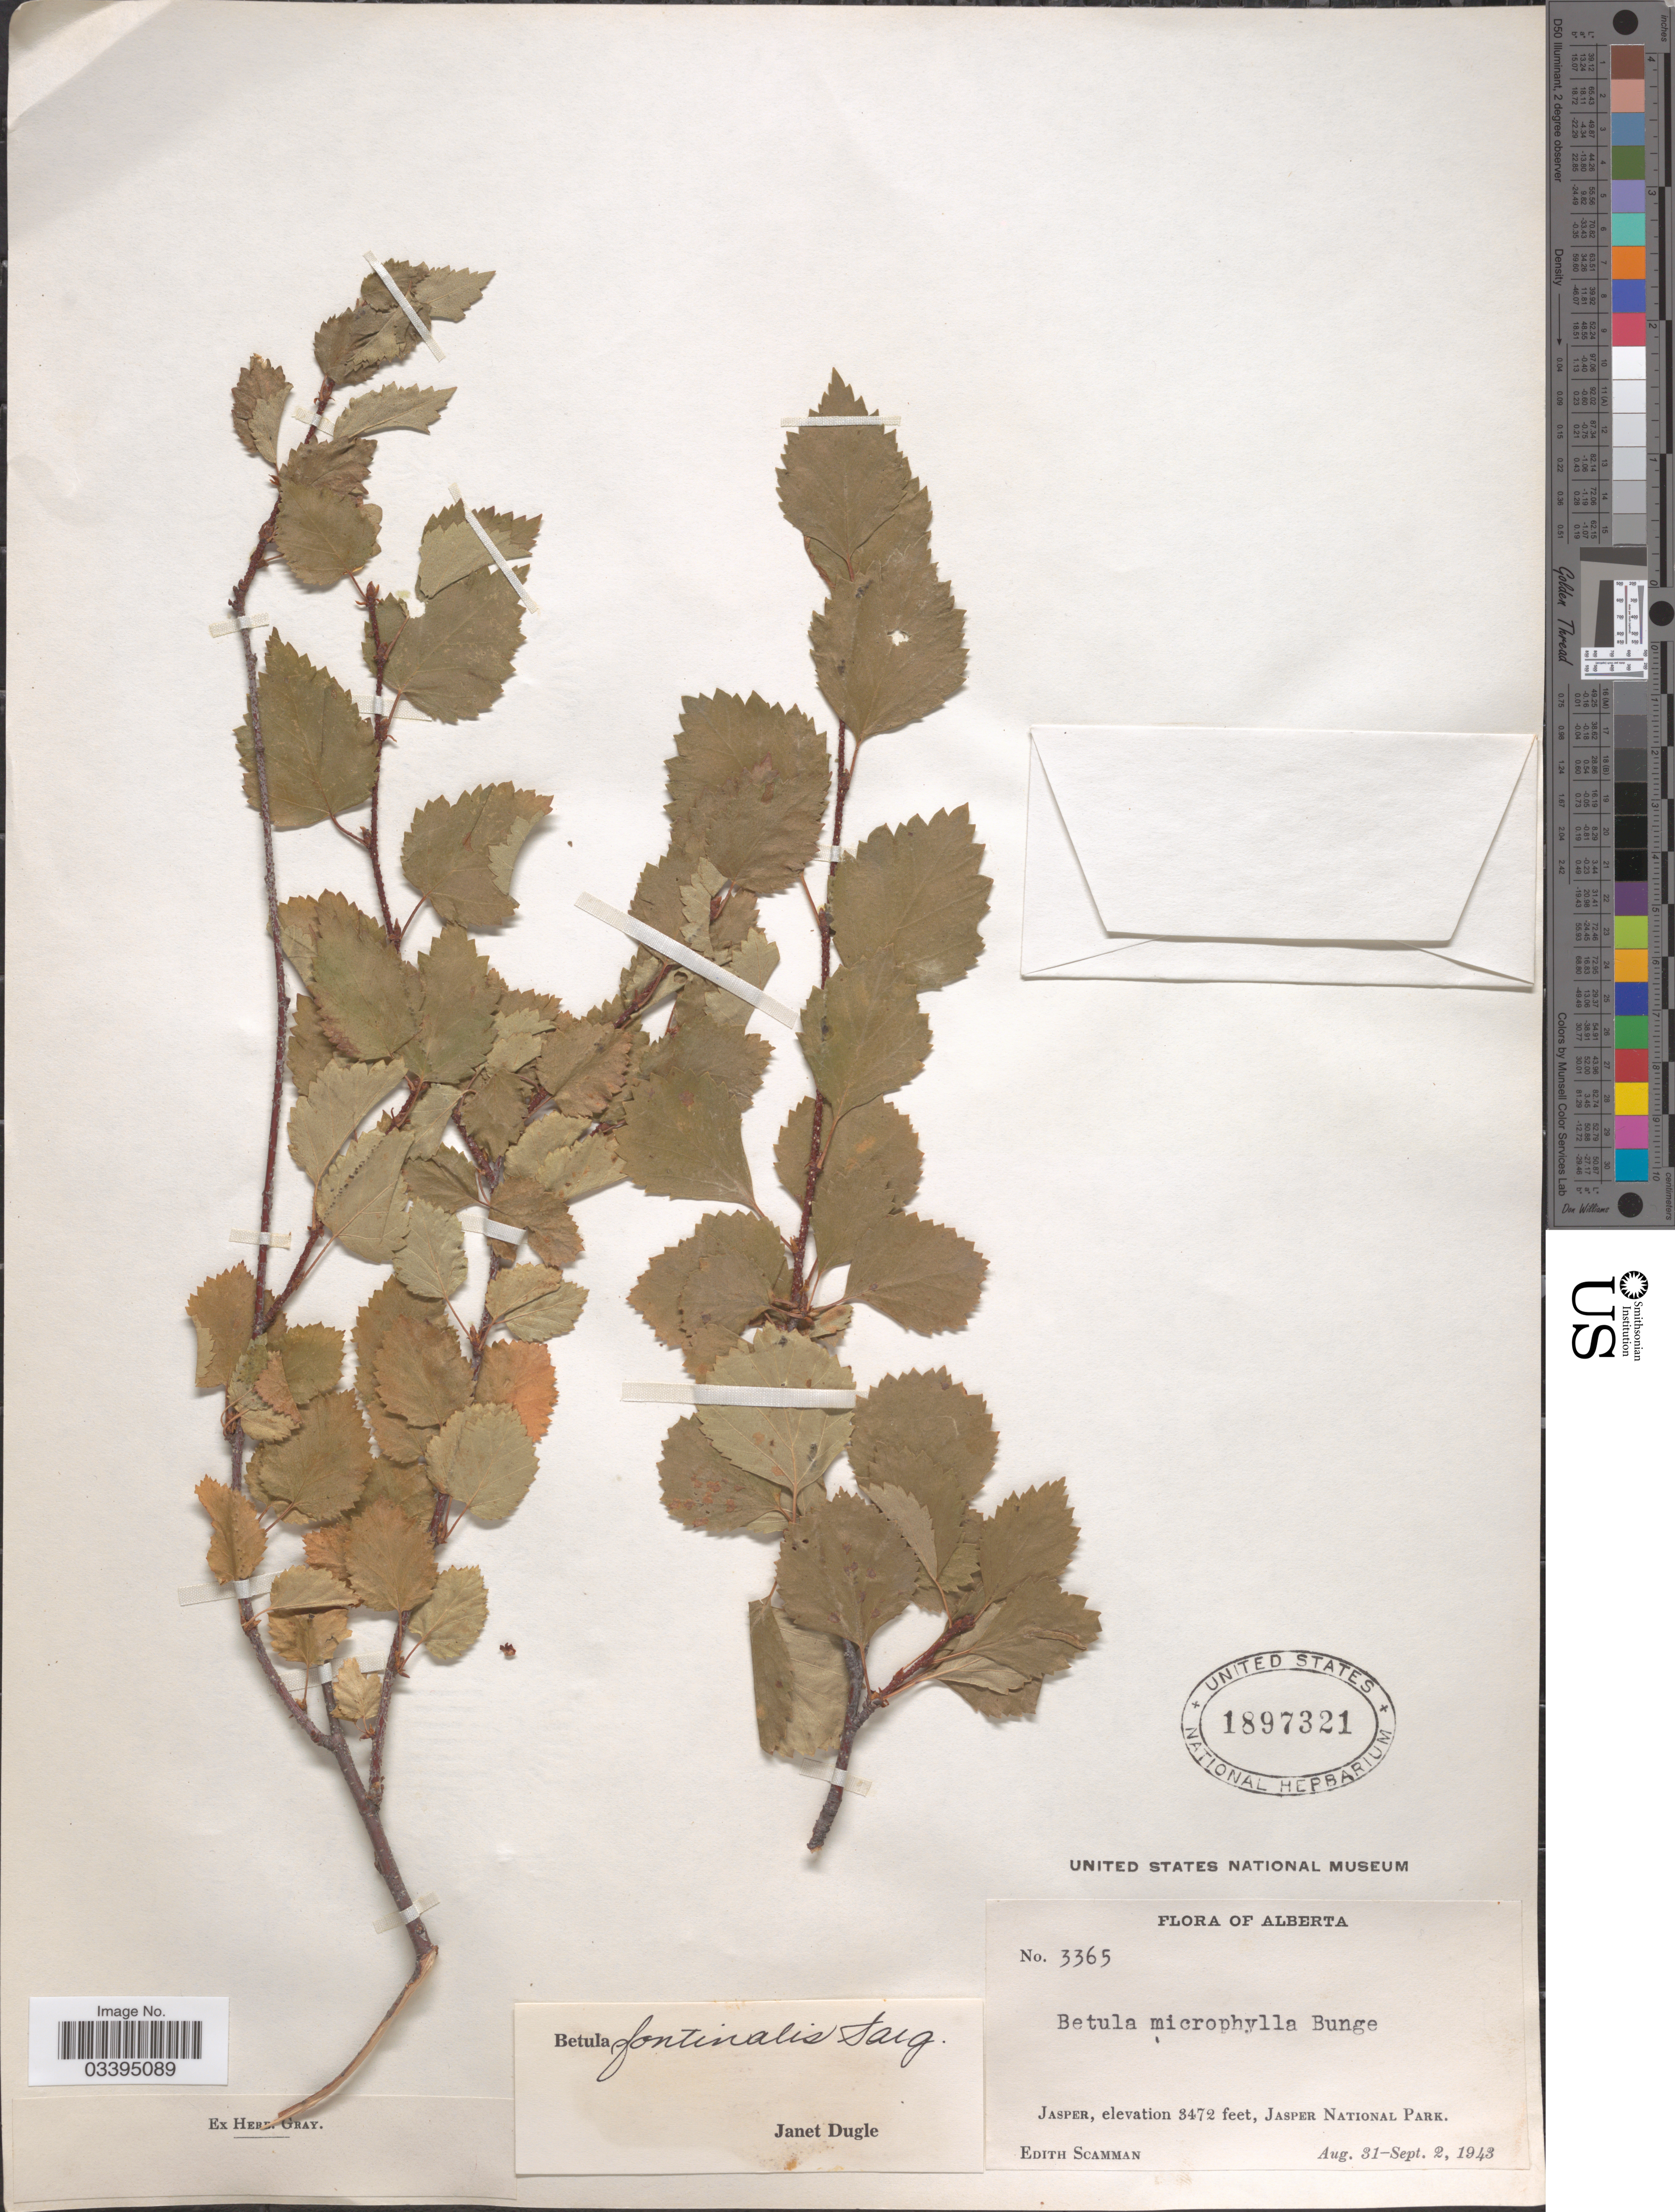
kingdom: Plantae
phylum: Tracheophyta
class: Magnoliopsida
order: Fagales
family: Betulaceae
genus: Betula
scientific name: Betula fontinalis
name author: Sarg.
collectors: E. Scamman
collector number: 3365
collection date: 1943-08-31/1943-09-02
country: Canada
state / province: Alberta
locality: Jasper, Jasper National Park.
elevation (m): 1058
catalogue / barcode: US 1897321